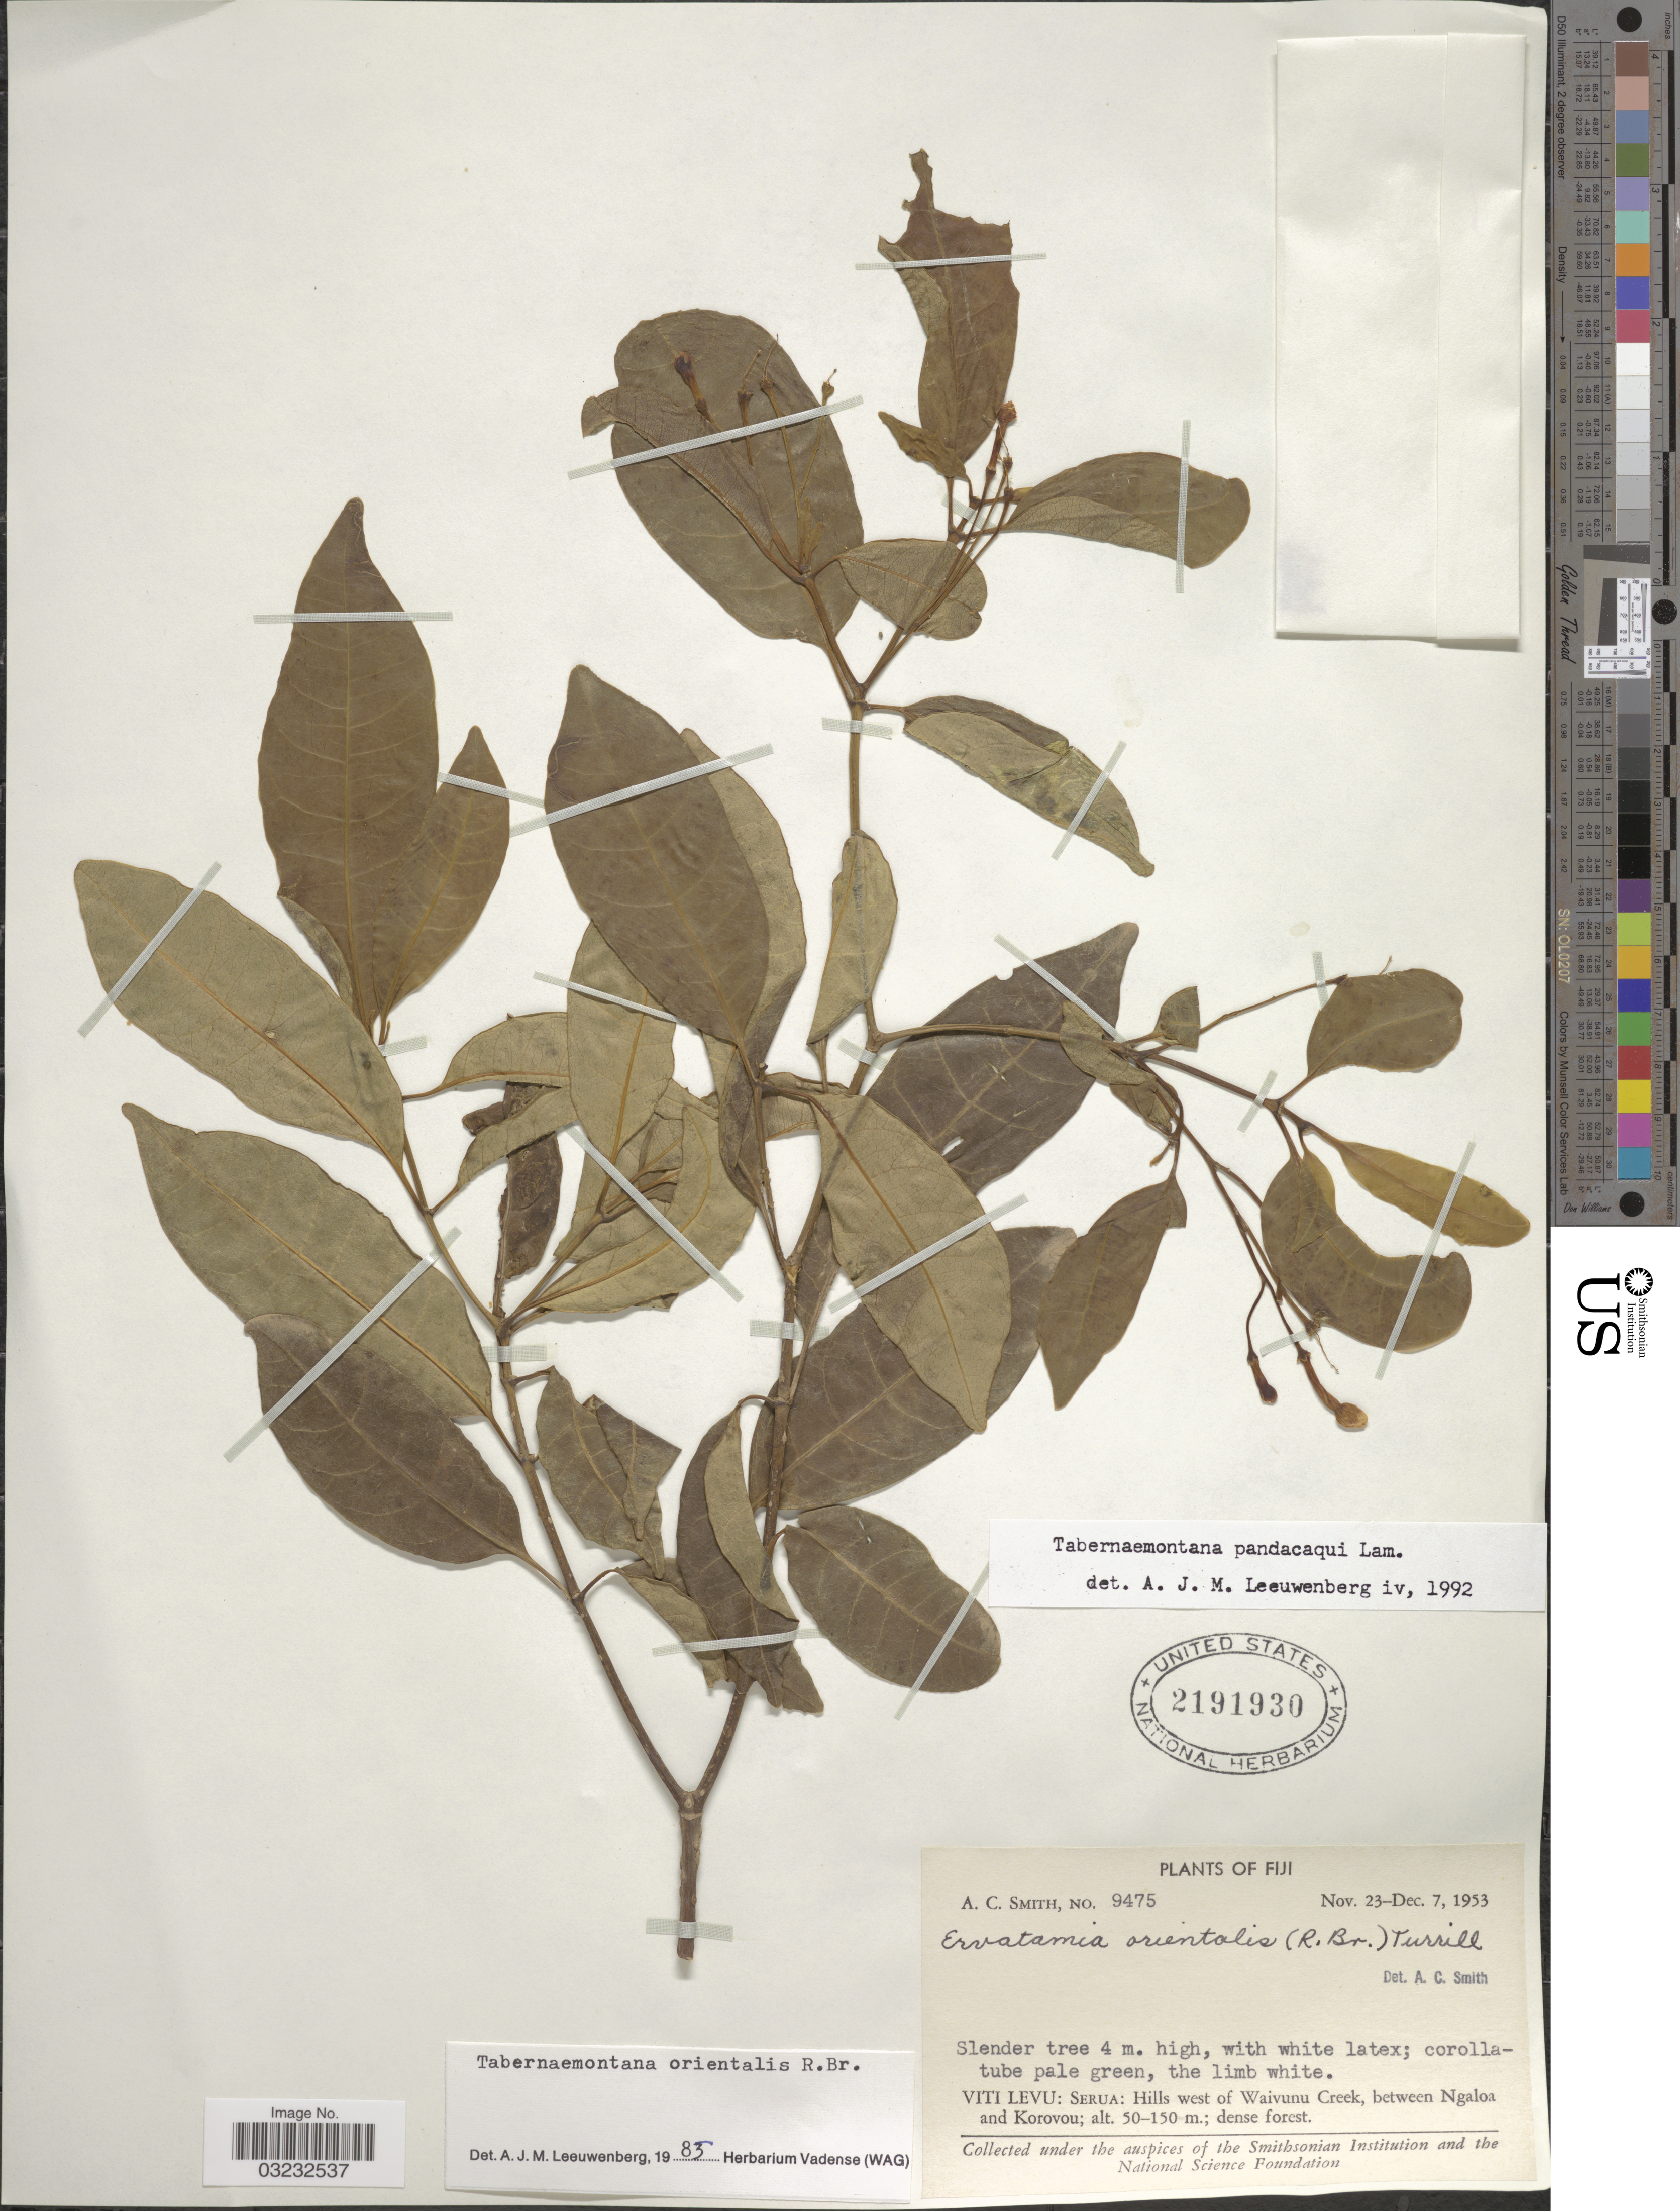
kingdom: Plantae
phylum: Tracheophyta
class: Magnoliopsida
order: Gentianales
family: Apocynaceae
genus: Tabernaemontana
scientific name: Tabernaemontana pandacaqui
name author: Poir.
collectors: A. C. Smith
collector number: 9475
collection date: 1953-11-23/1953-12-07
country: Fiji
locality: Viti Levu: Serua: Hills west of Waivunu Creek, between Ngaloa and Korovou.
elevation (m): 50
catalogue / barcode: US 2191930